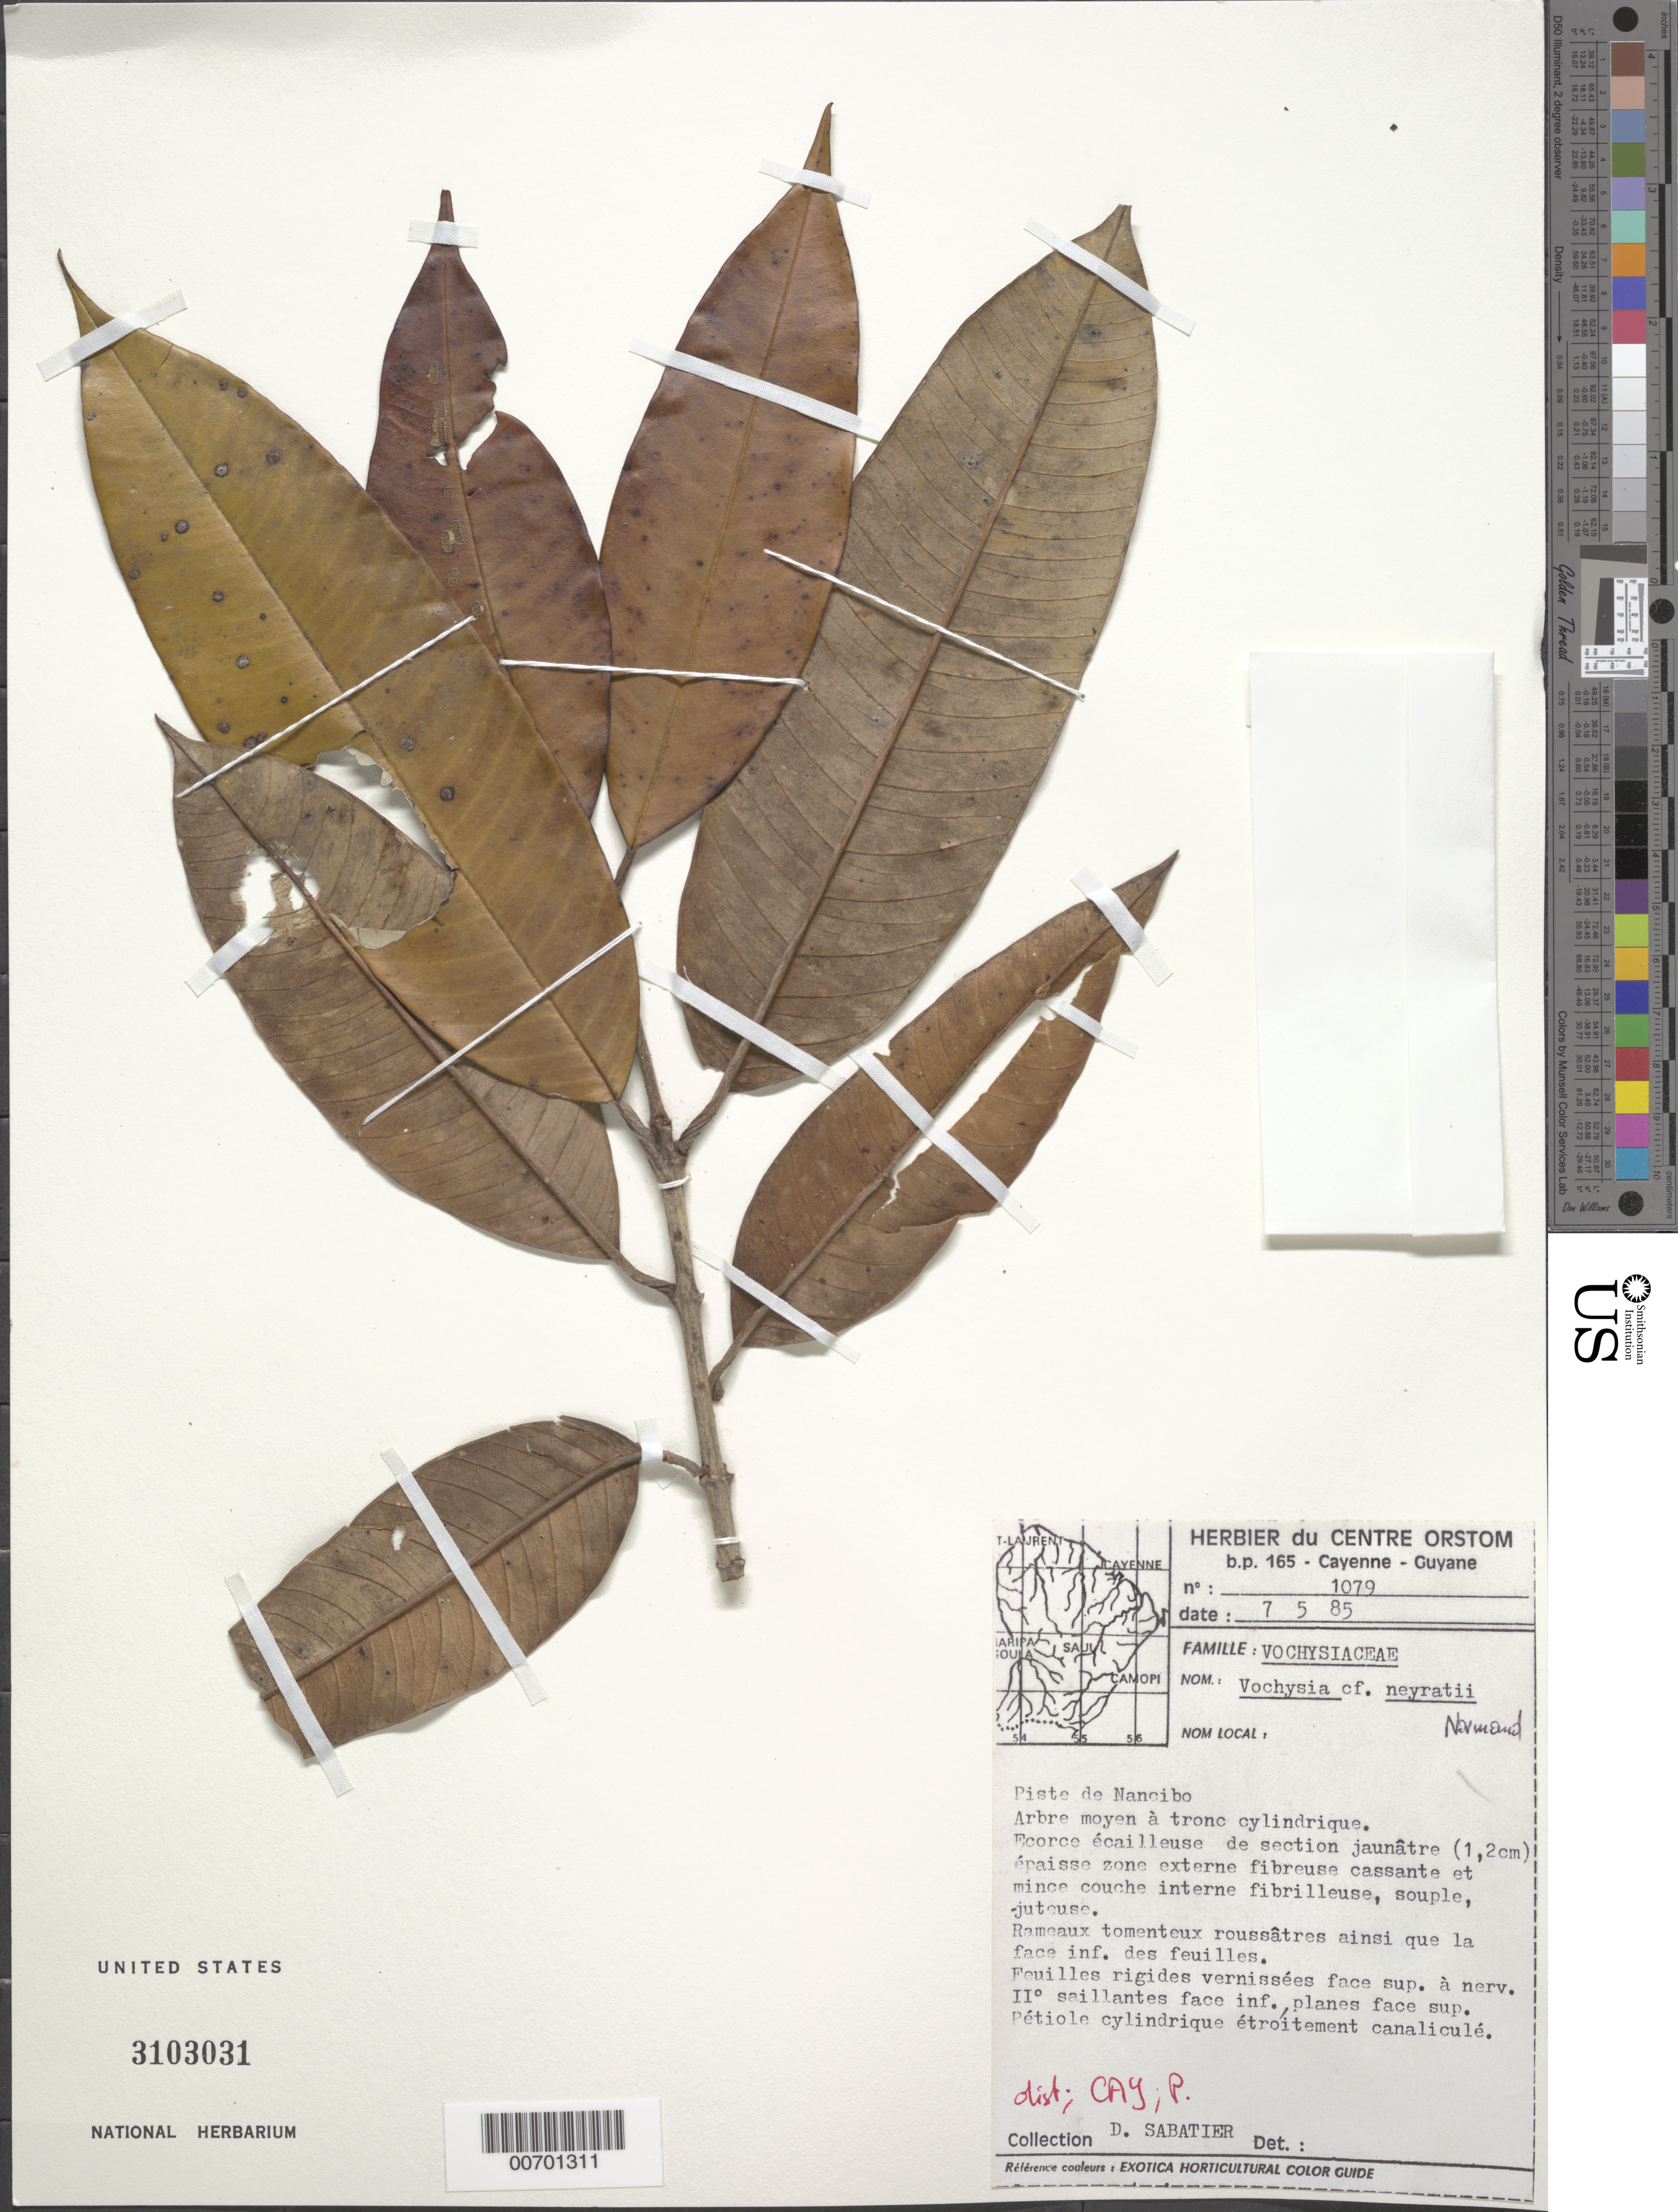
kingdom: Plantae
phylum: Tracheophyta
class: Magnoliopsida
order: Myrtales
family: Vochysiaceae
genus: Vochysia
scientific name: Vochysia neyratii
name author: Normand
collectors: D. Sabatier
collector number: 1079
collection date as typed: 7-May-85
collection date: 1985-05-07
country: French Guiana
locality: Piste de Nancibo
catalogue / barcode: US 3103031